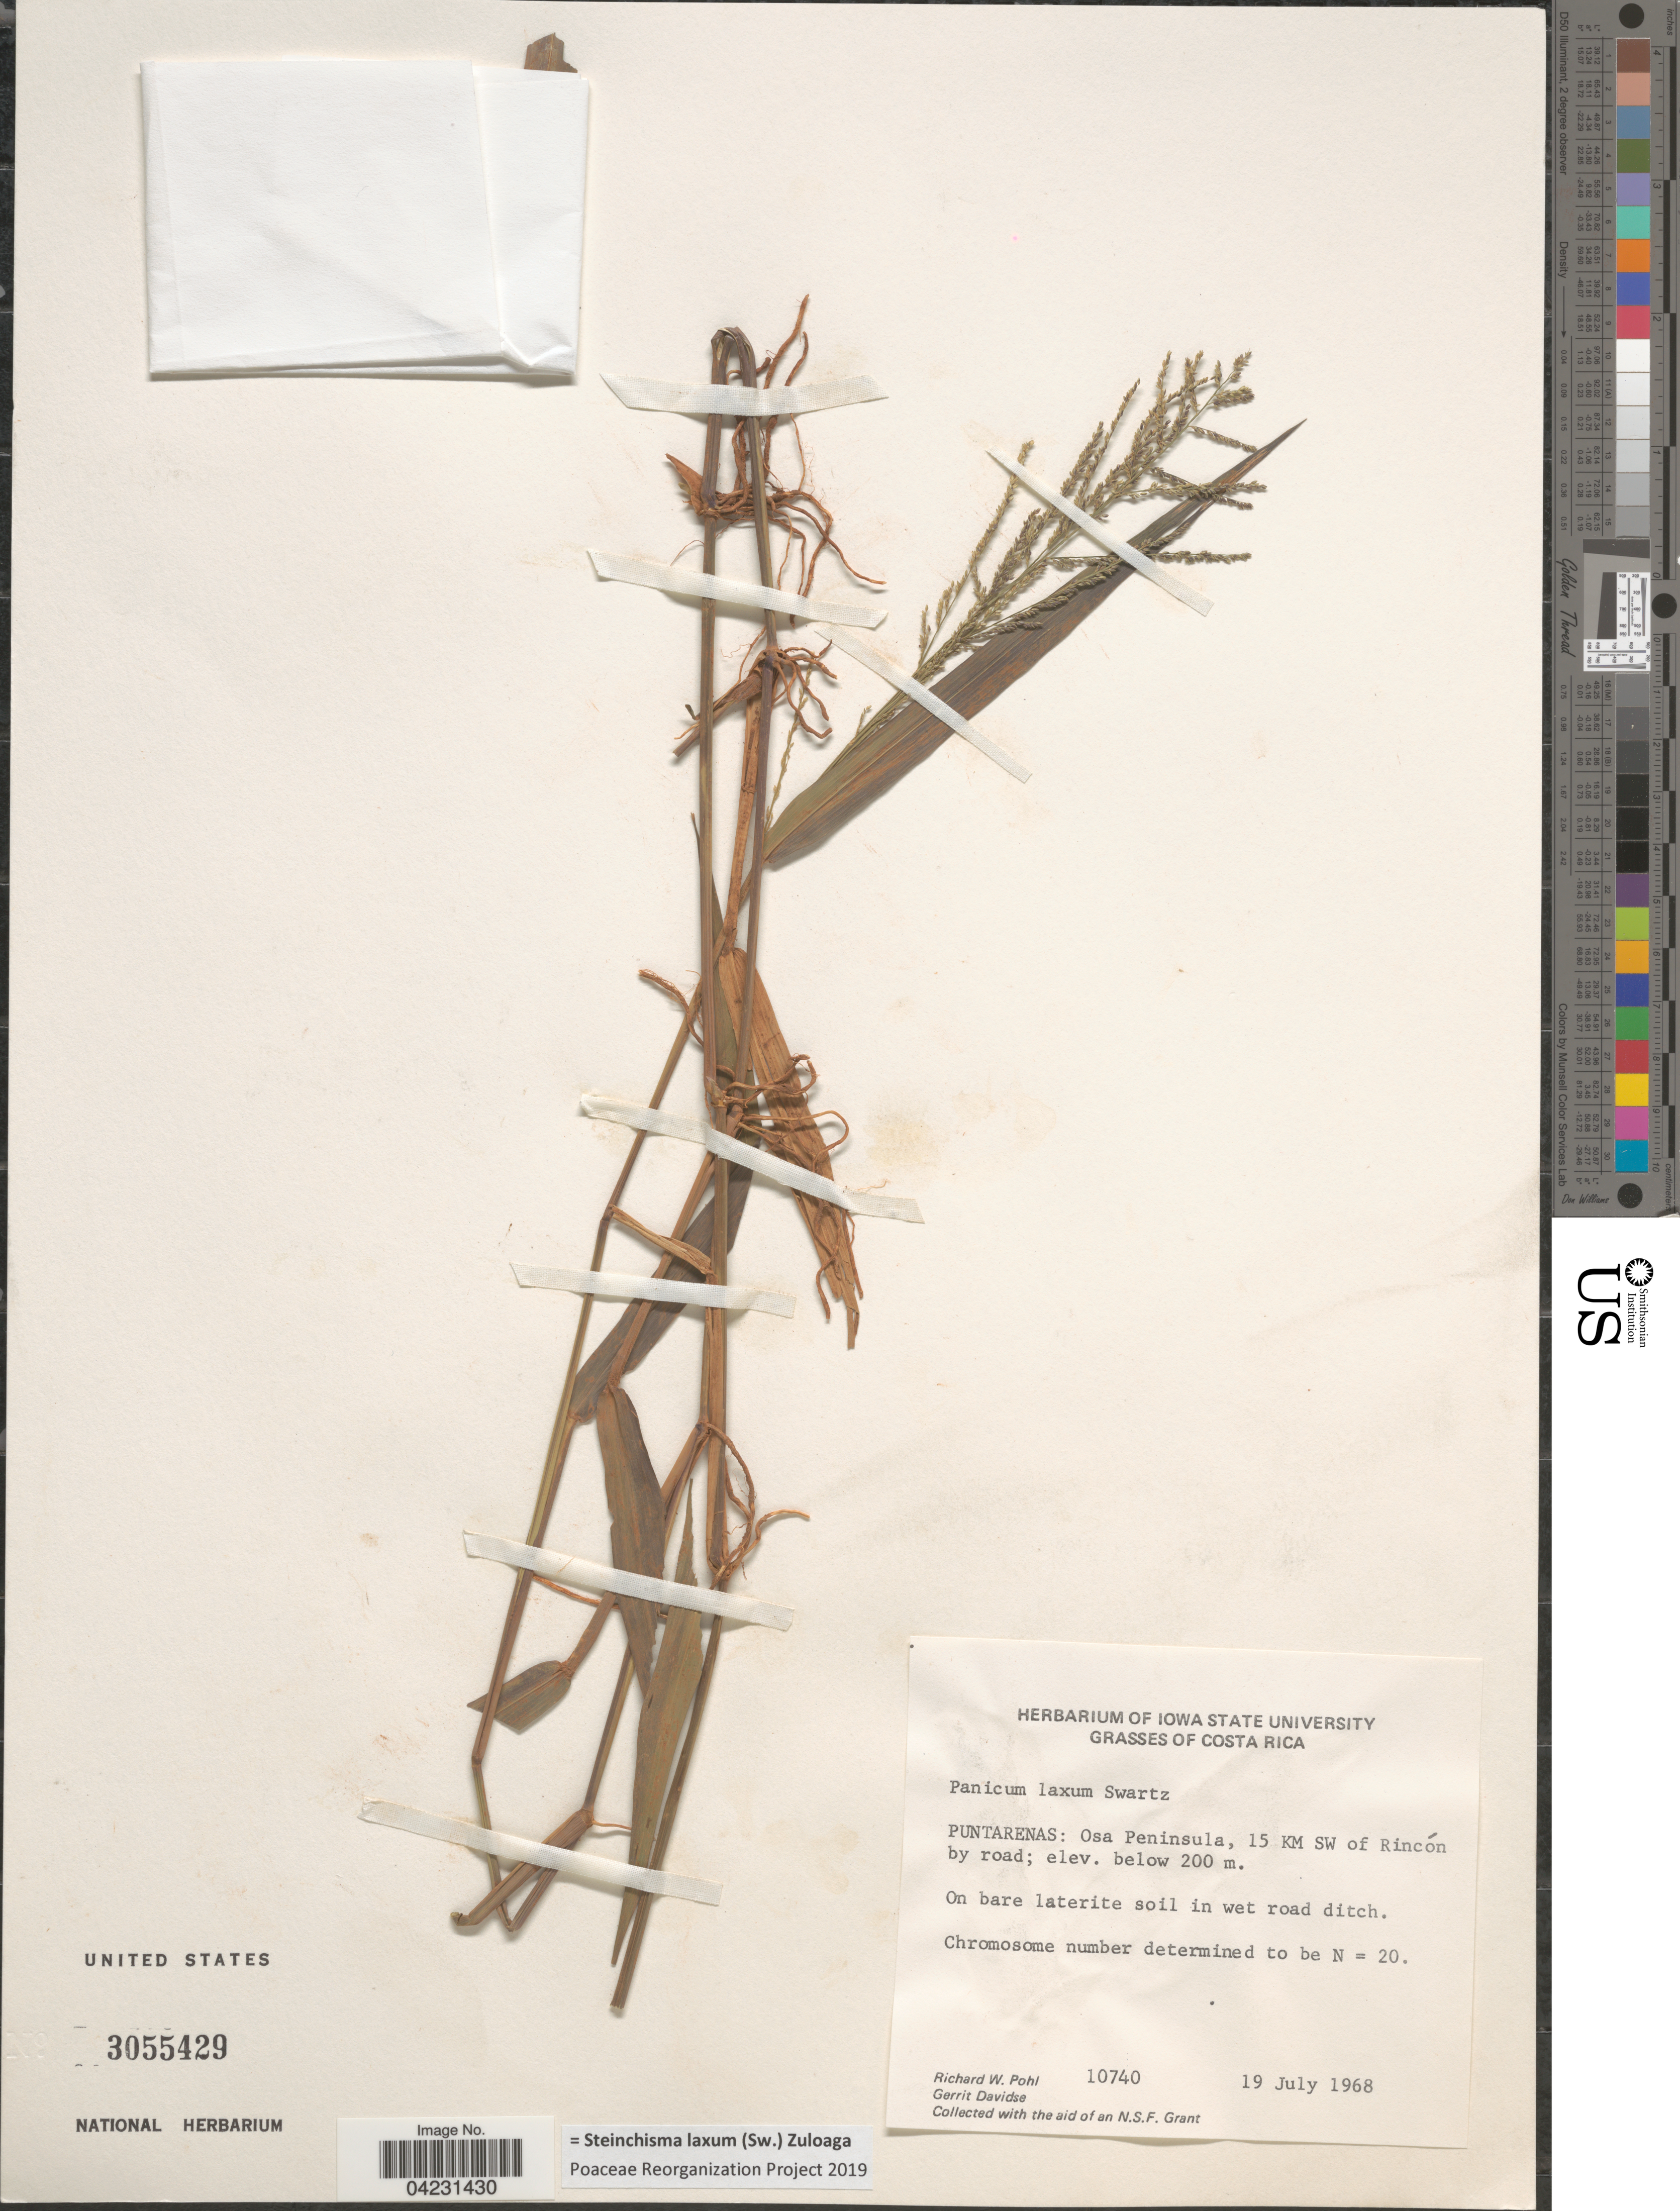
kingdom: Plantae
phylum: Tracheophyta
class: Liliopsida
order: Poales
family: Poaceae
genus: Steinchisma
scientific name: Steinchisma laxum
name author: (Sw.) Zuloaga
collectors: R. W. Pohl & G. Davidse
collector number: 10740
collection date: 1968-07-19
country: Costa Rica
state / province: Puntarenas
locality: Osa Peninsula, 15 KM SW of Rincón by road.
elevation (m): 200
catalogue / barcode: US 3055429